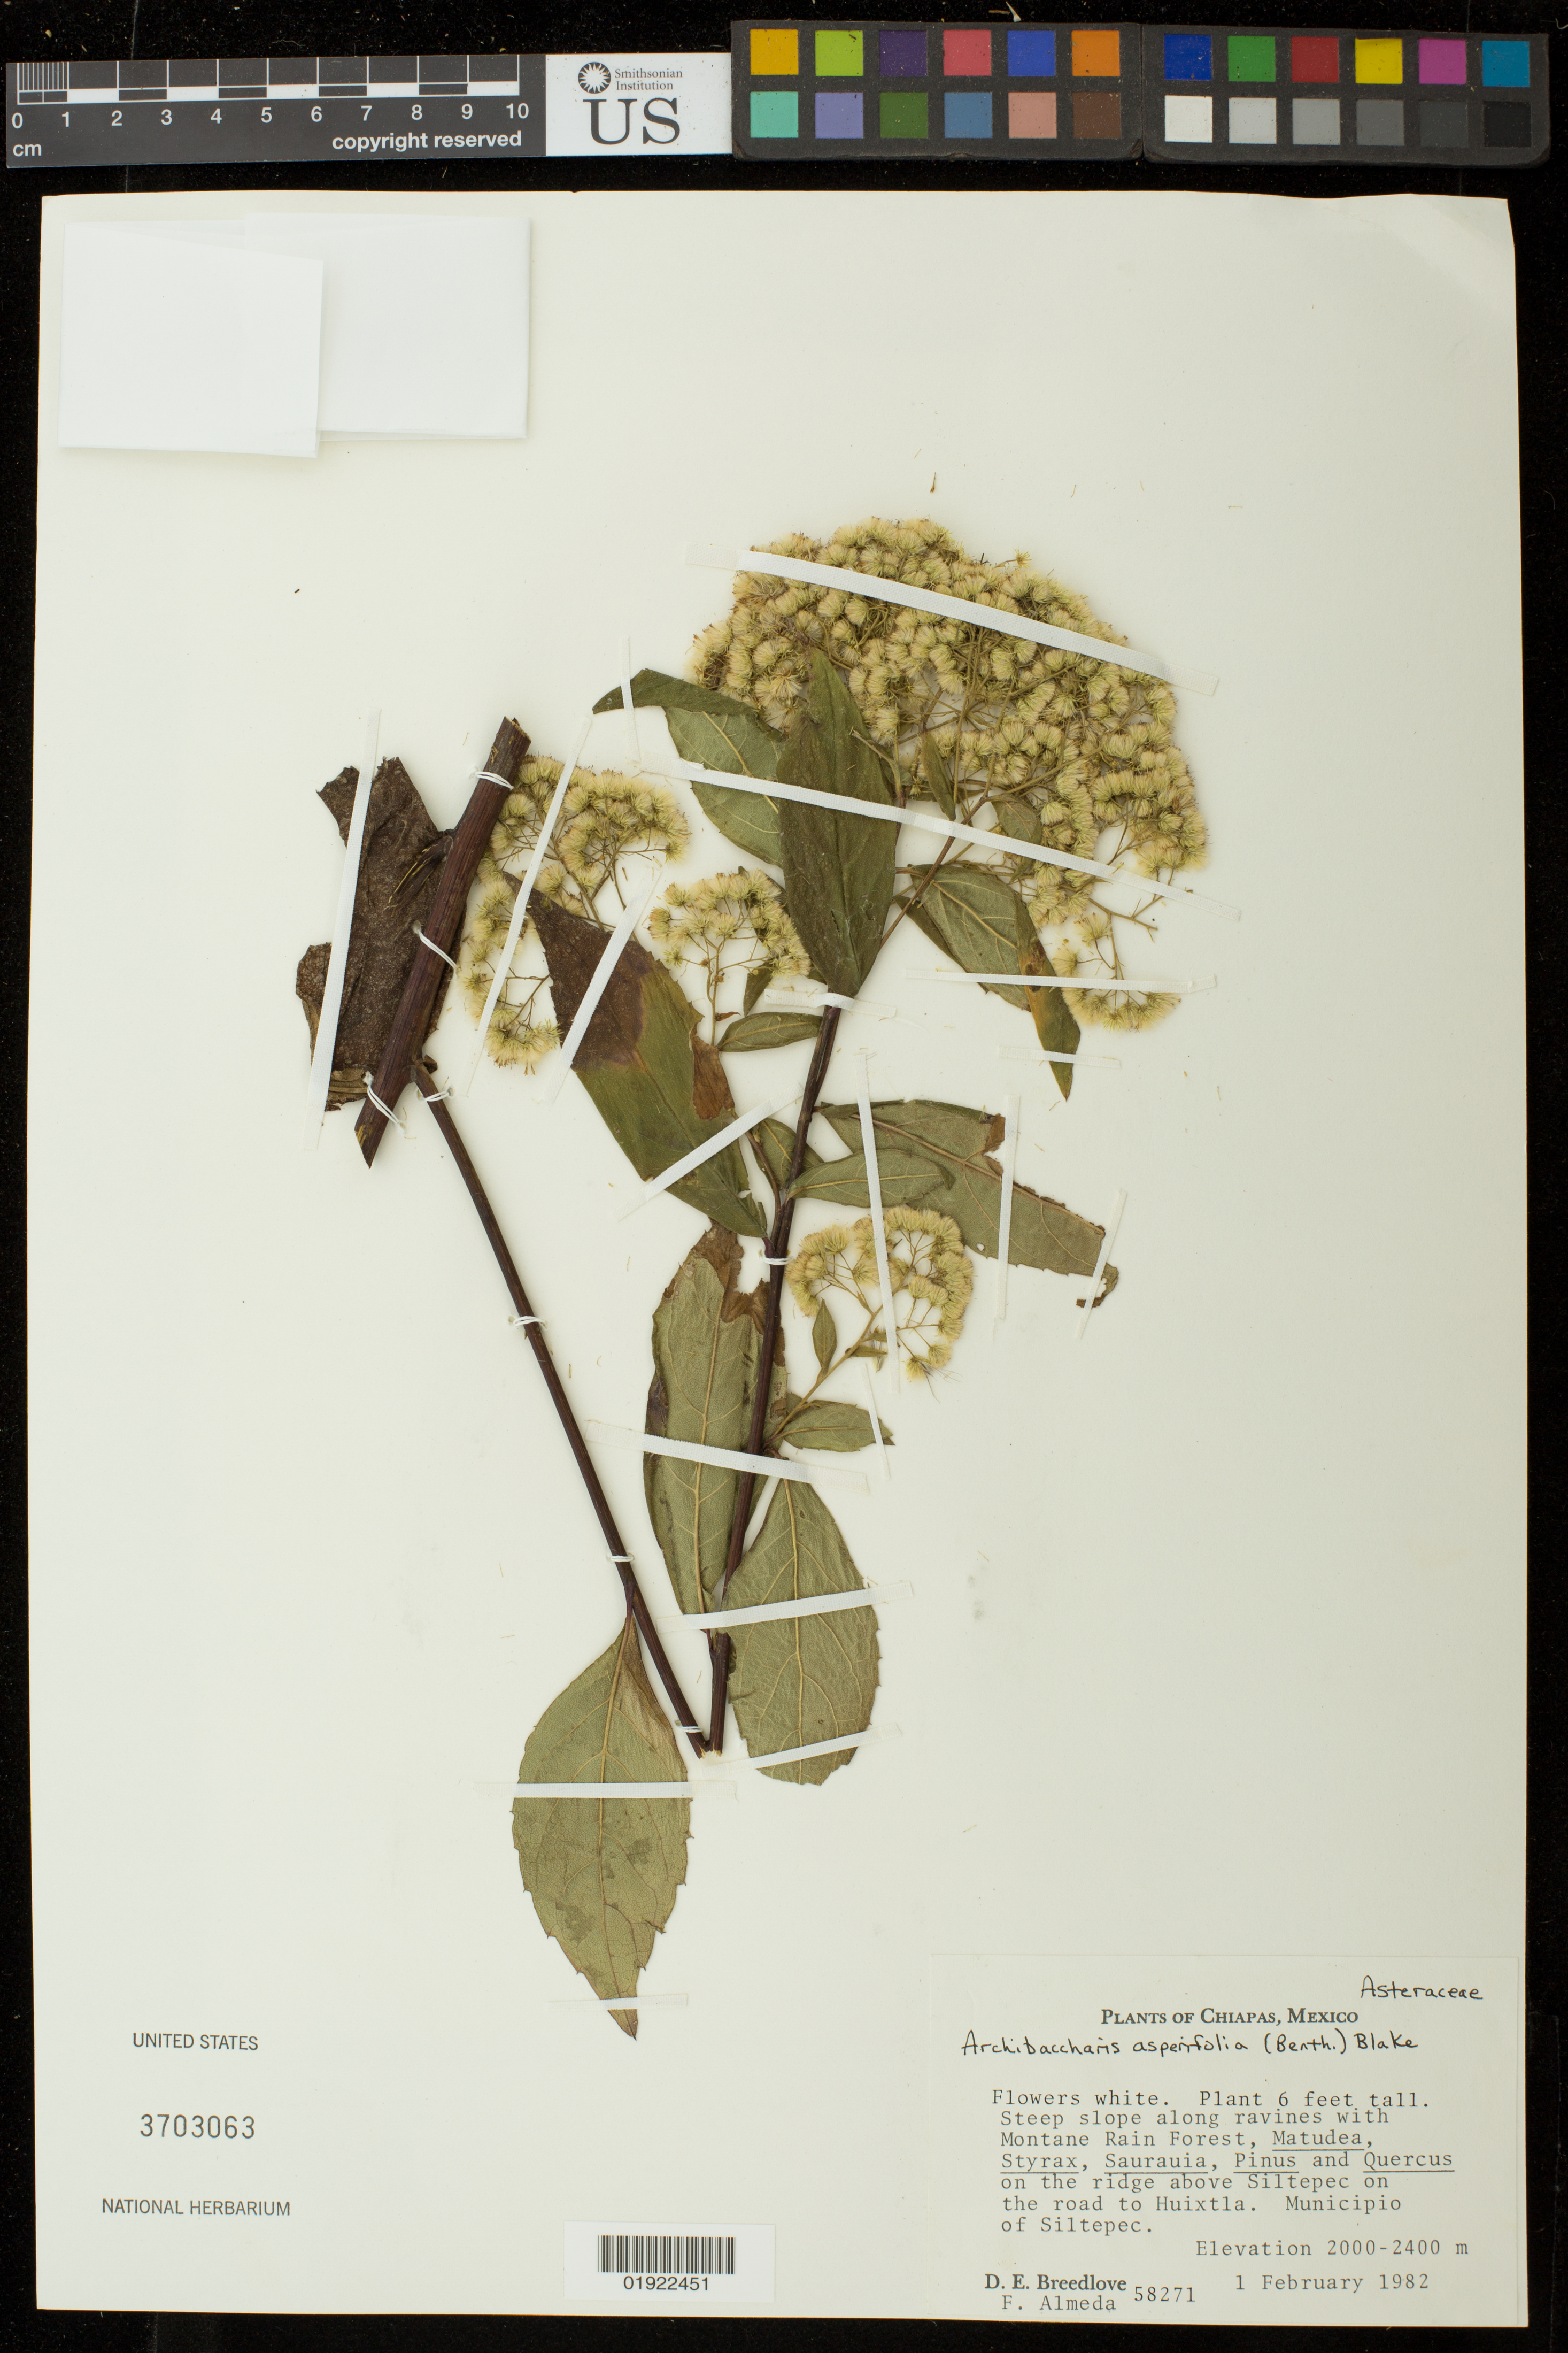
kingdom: Plantae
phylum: Tracheophyta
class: Magnoliopsida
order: Asterales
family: Asteraceae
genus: Archibaccharis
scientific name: Archibaccharis asperifolia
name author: (Benth.) S.F. Blake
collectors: D. E. Breedlove & F. Almeda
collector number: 58271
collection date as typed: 1 February 1982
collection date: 1982-02-01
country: Mexico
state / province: Chiapas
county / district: Siltepec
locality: on the ridge above Siltepec on the road to Huixtla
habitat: steep slope along ravines with montane rain forest, Matudea, Styrax, Saurauia, Pinus and Quercus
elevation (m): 2000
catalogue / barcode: US 3703063